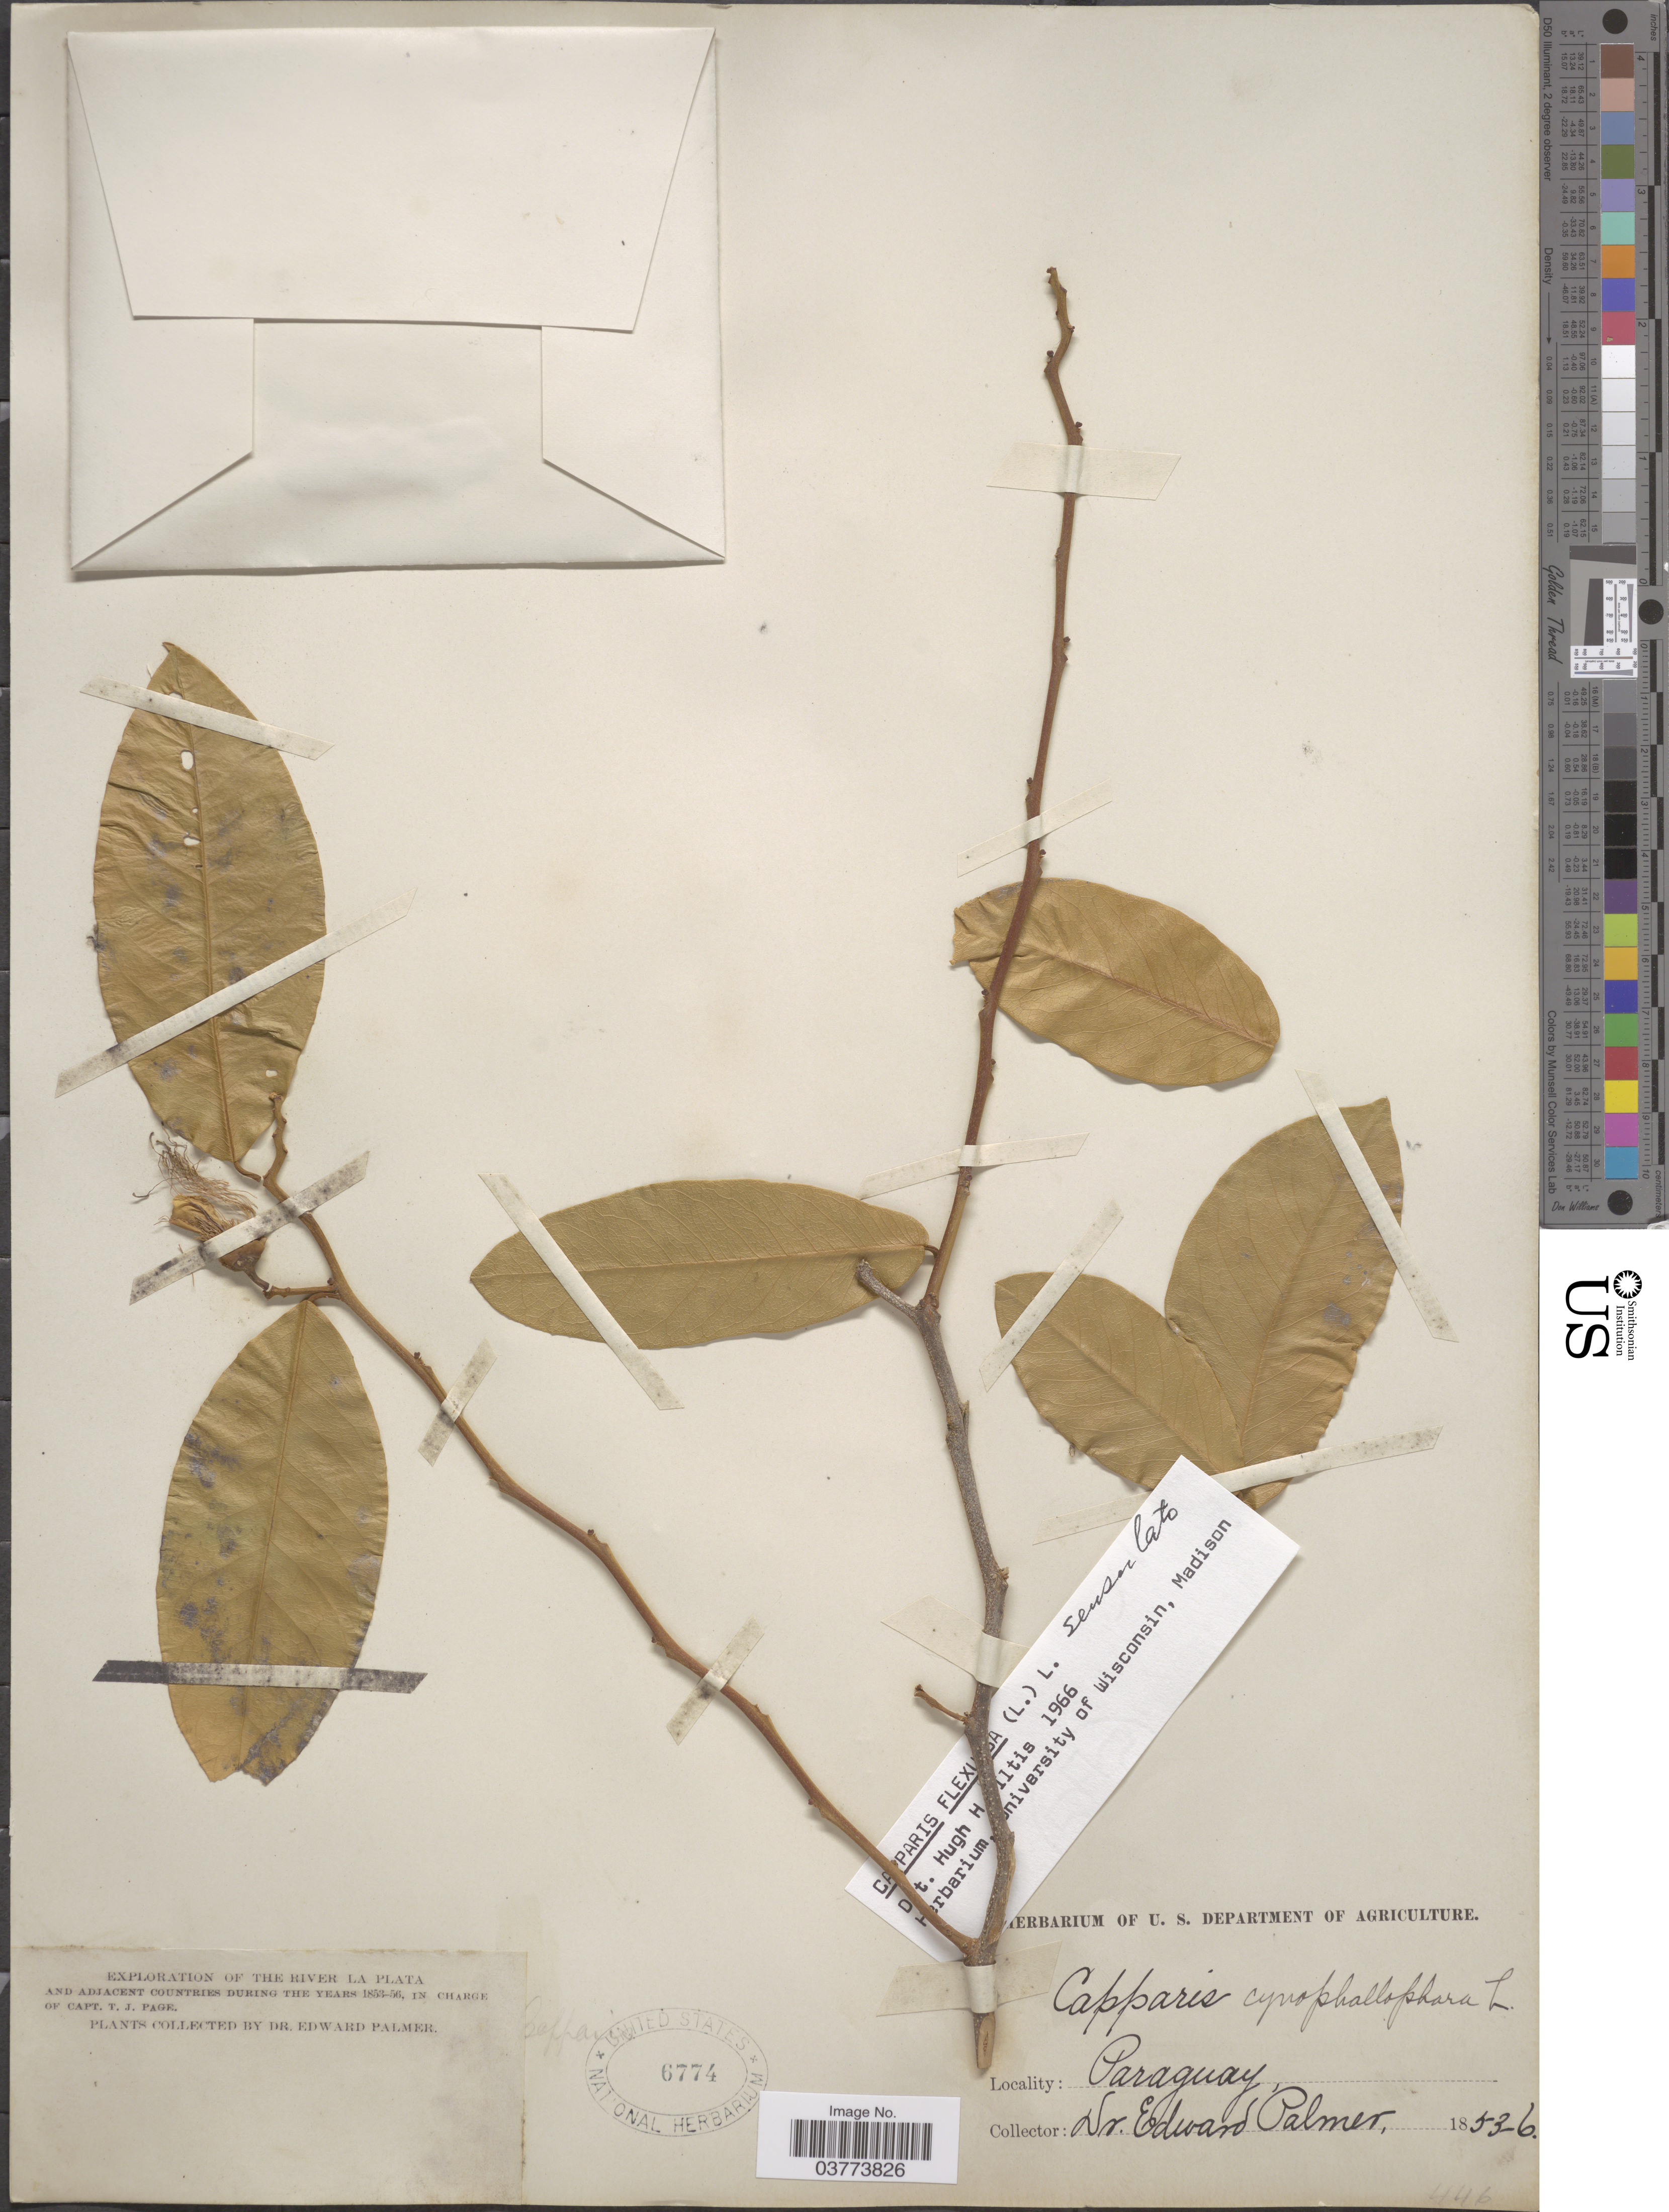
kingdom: Plantae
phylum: Tracheophyta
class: Magnoliopsida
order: Brassicales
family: Capparaceae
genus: Cynophalla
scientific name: Cynophalla flexuosa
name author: (L.) J. Presl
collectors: E. Palmer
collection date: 1853/1856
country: Paraguay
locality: The River La Plata.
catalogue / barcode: US 6774